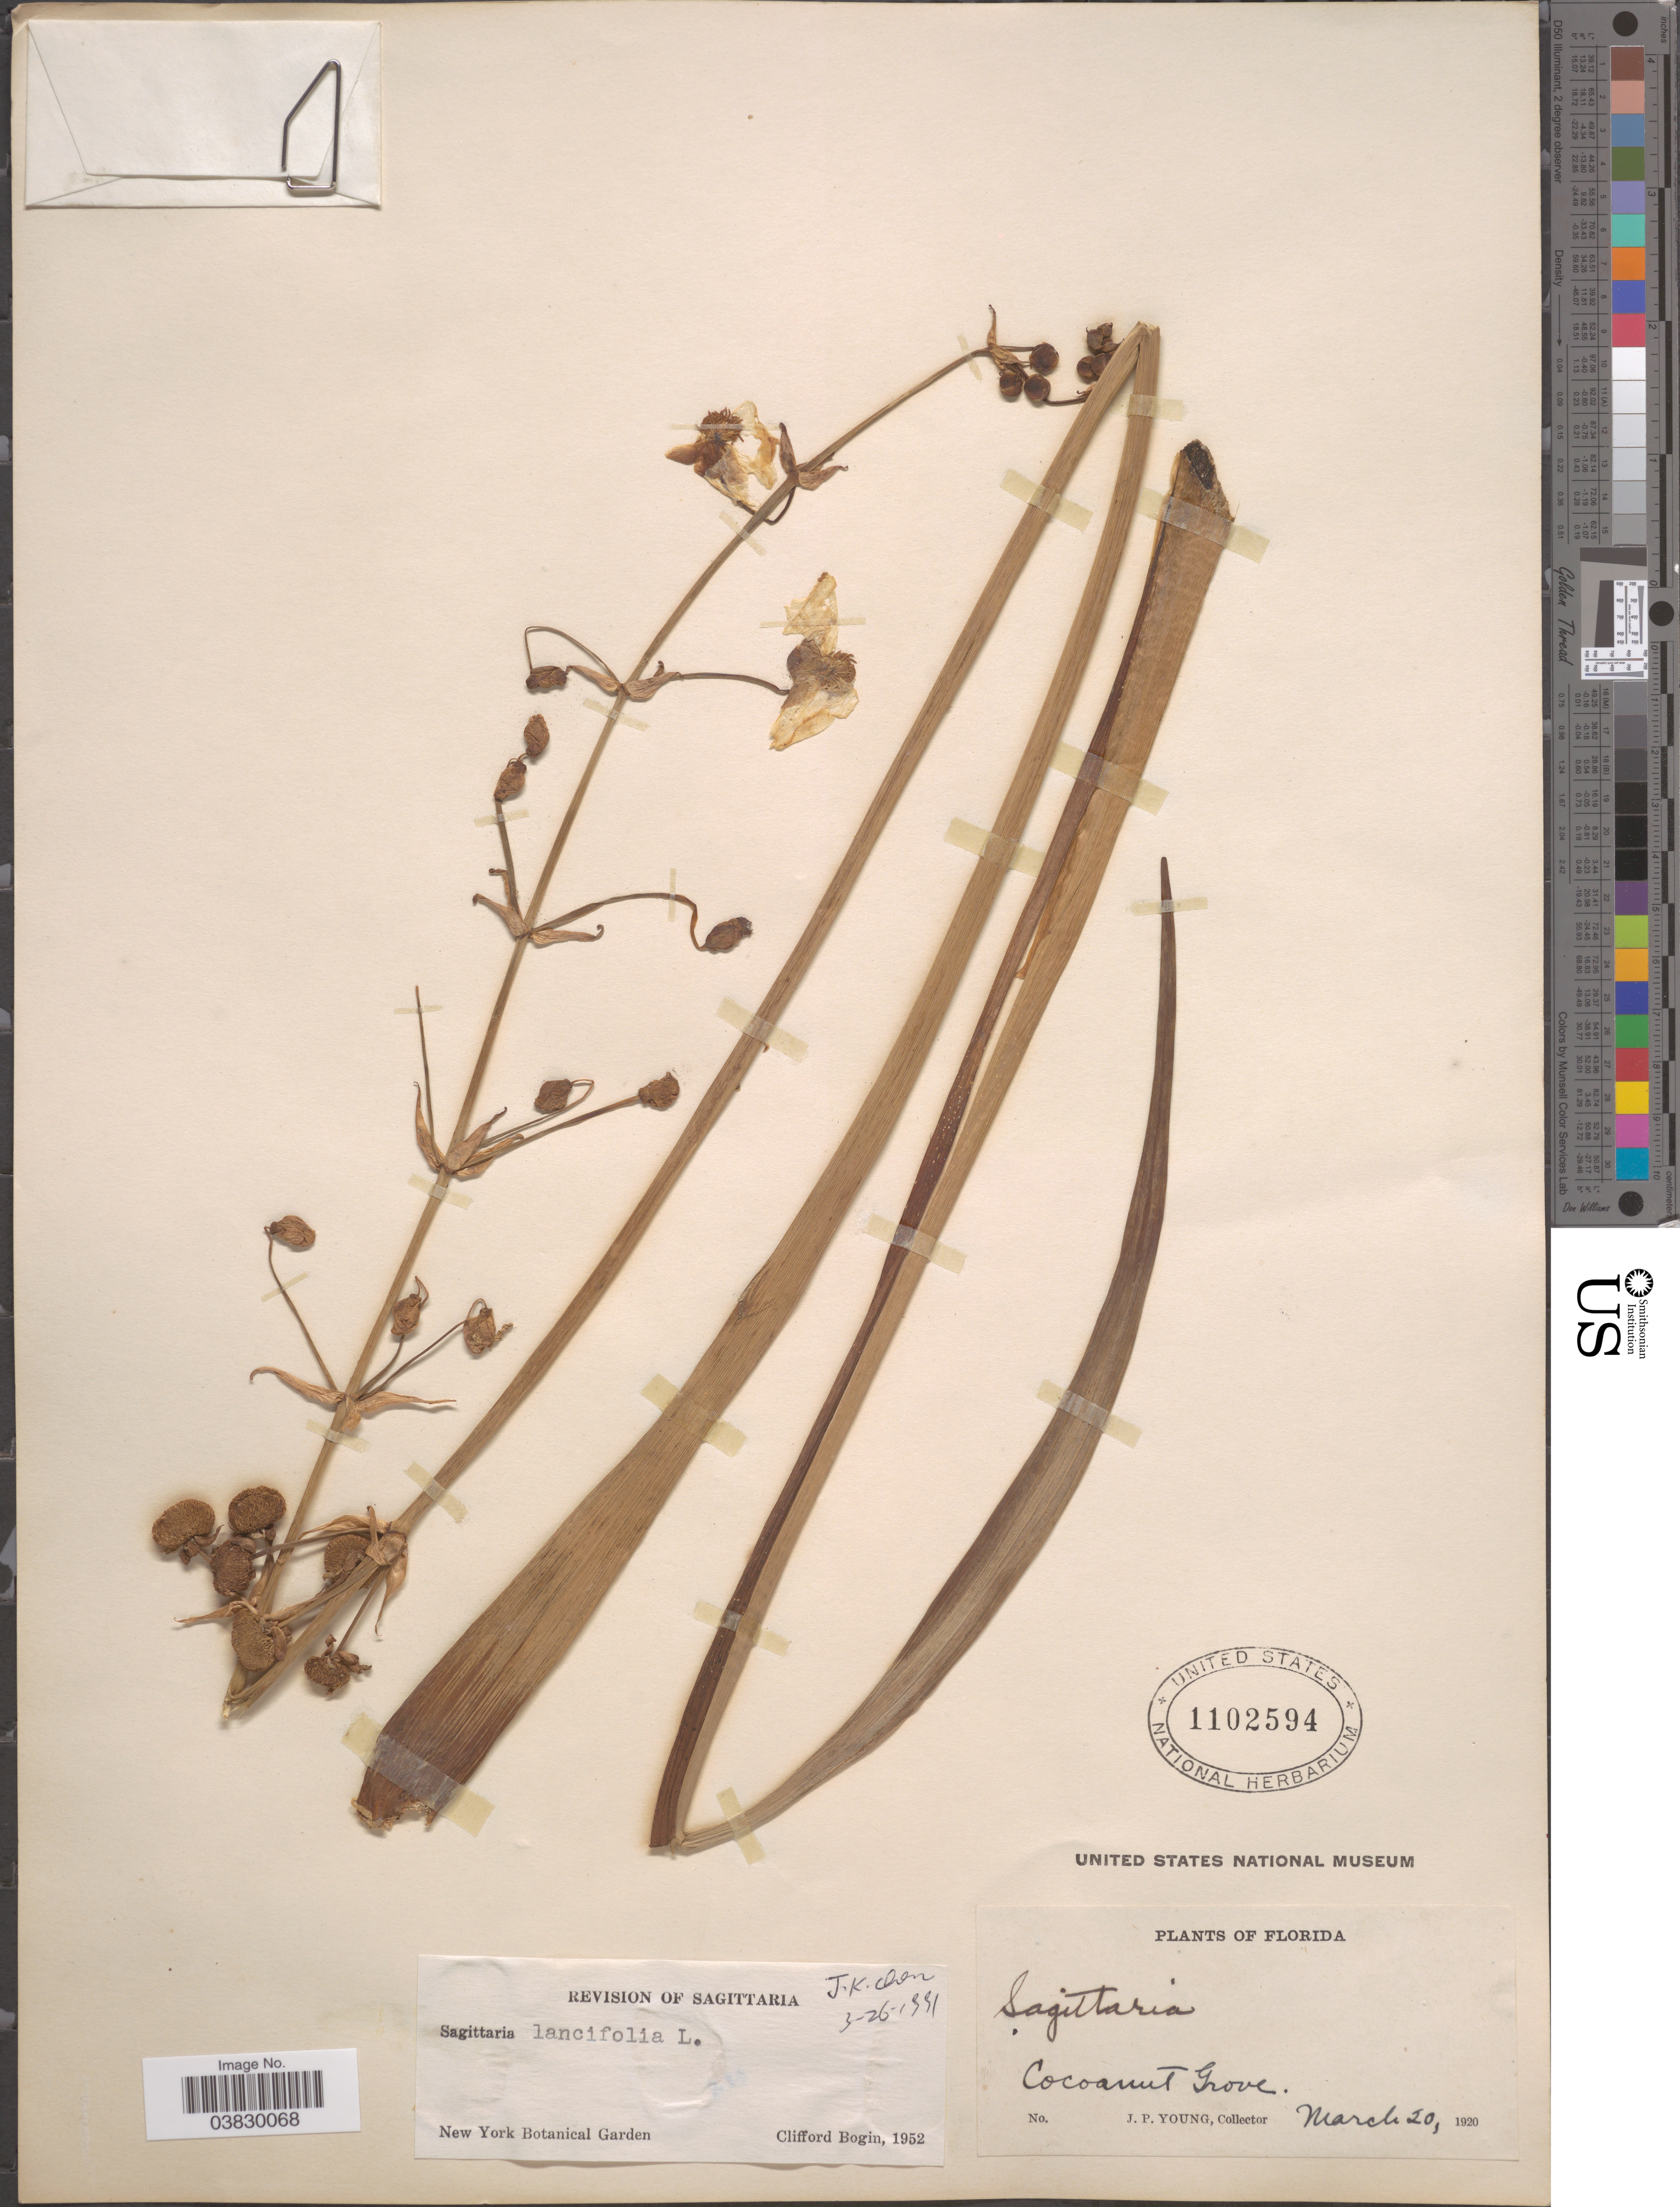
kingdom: Plantae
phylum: Tracheophyta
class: Liliopsida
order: Alismatales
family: Alismataceae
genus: Sagittaria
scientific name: Sagittaria lancifolia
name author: L.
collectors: J. P. Young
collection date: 1920-03-20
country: United States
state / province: Florida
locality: Cocoanut Grove.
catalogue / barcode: US 1102594